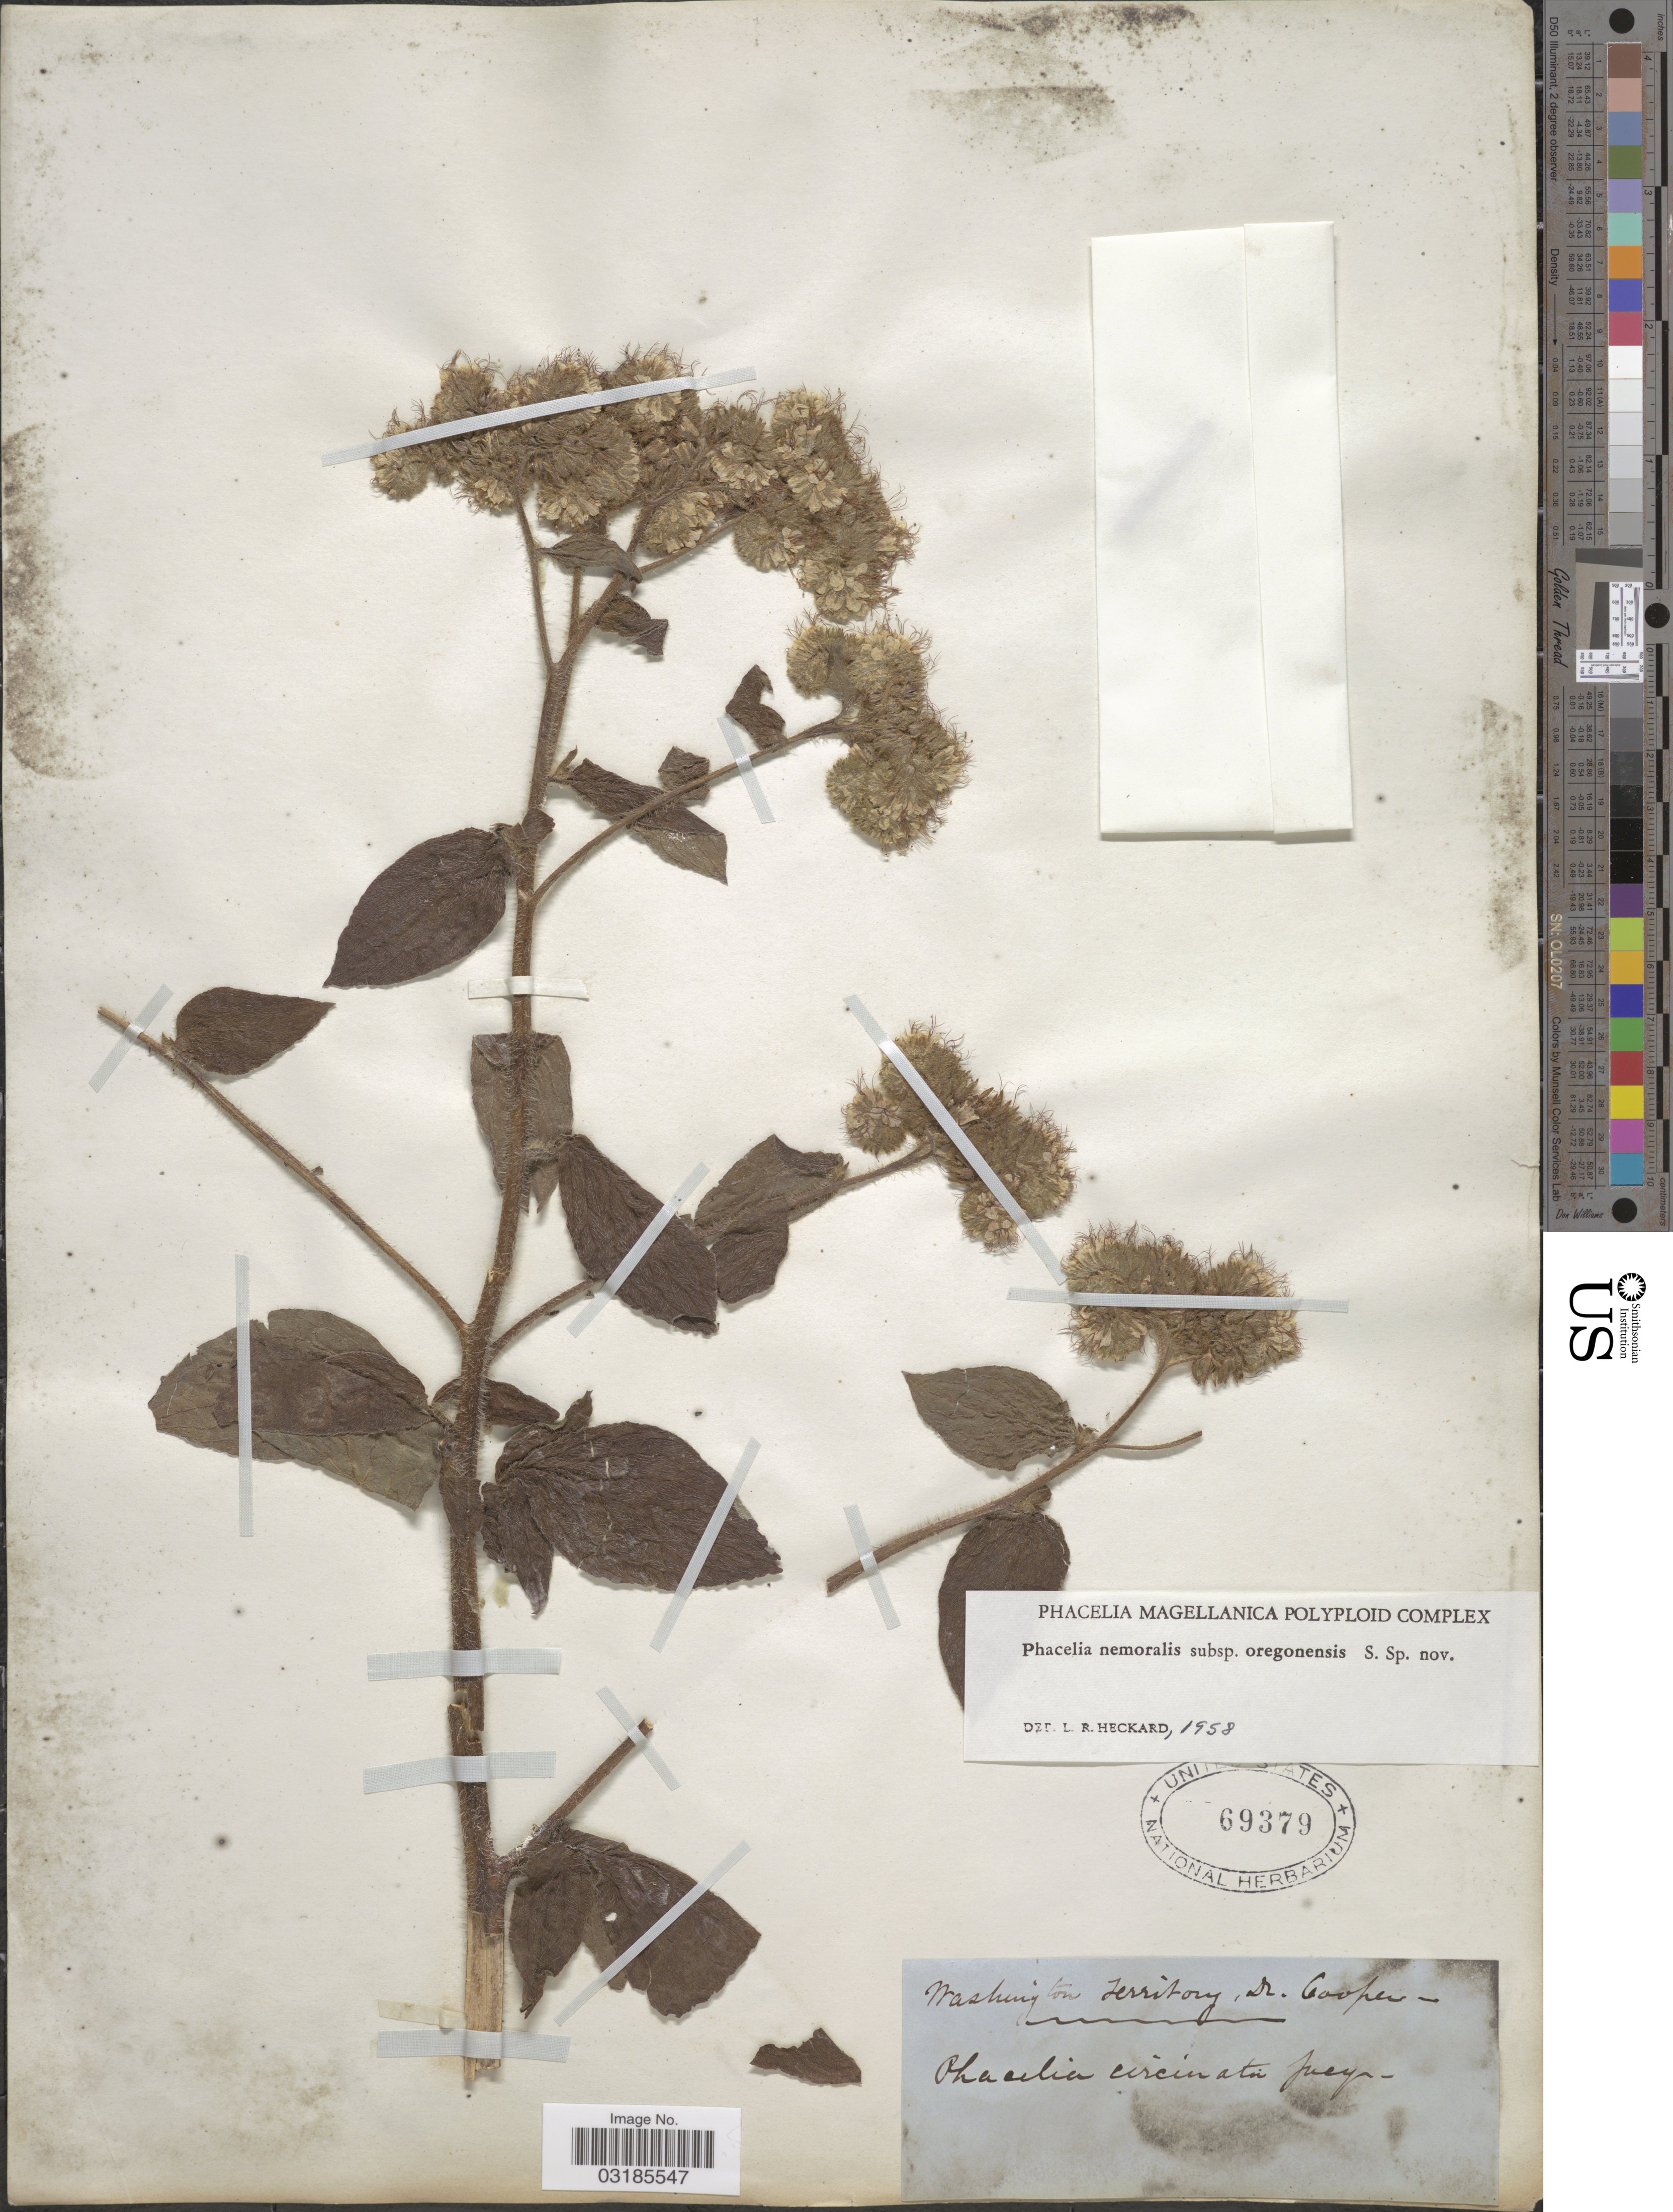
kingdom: Plantae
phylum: Tracheophyta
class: Magnoliopsida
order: Boraginales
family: Hydrophyllaceae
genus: Phacelia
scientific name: Phacelia nemoralis subsp. oregonensis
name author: Heckard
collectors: -. Cooper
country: United States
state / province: Washington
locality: Washington Territory.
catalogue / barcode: US 69379